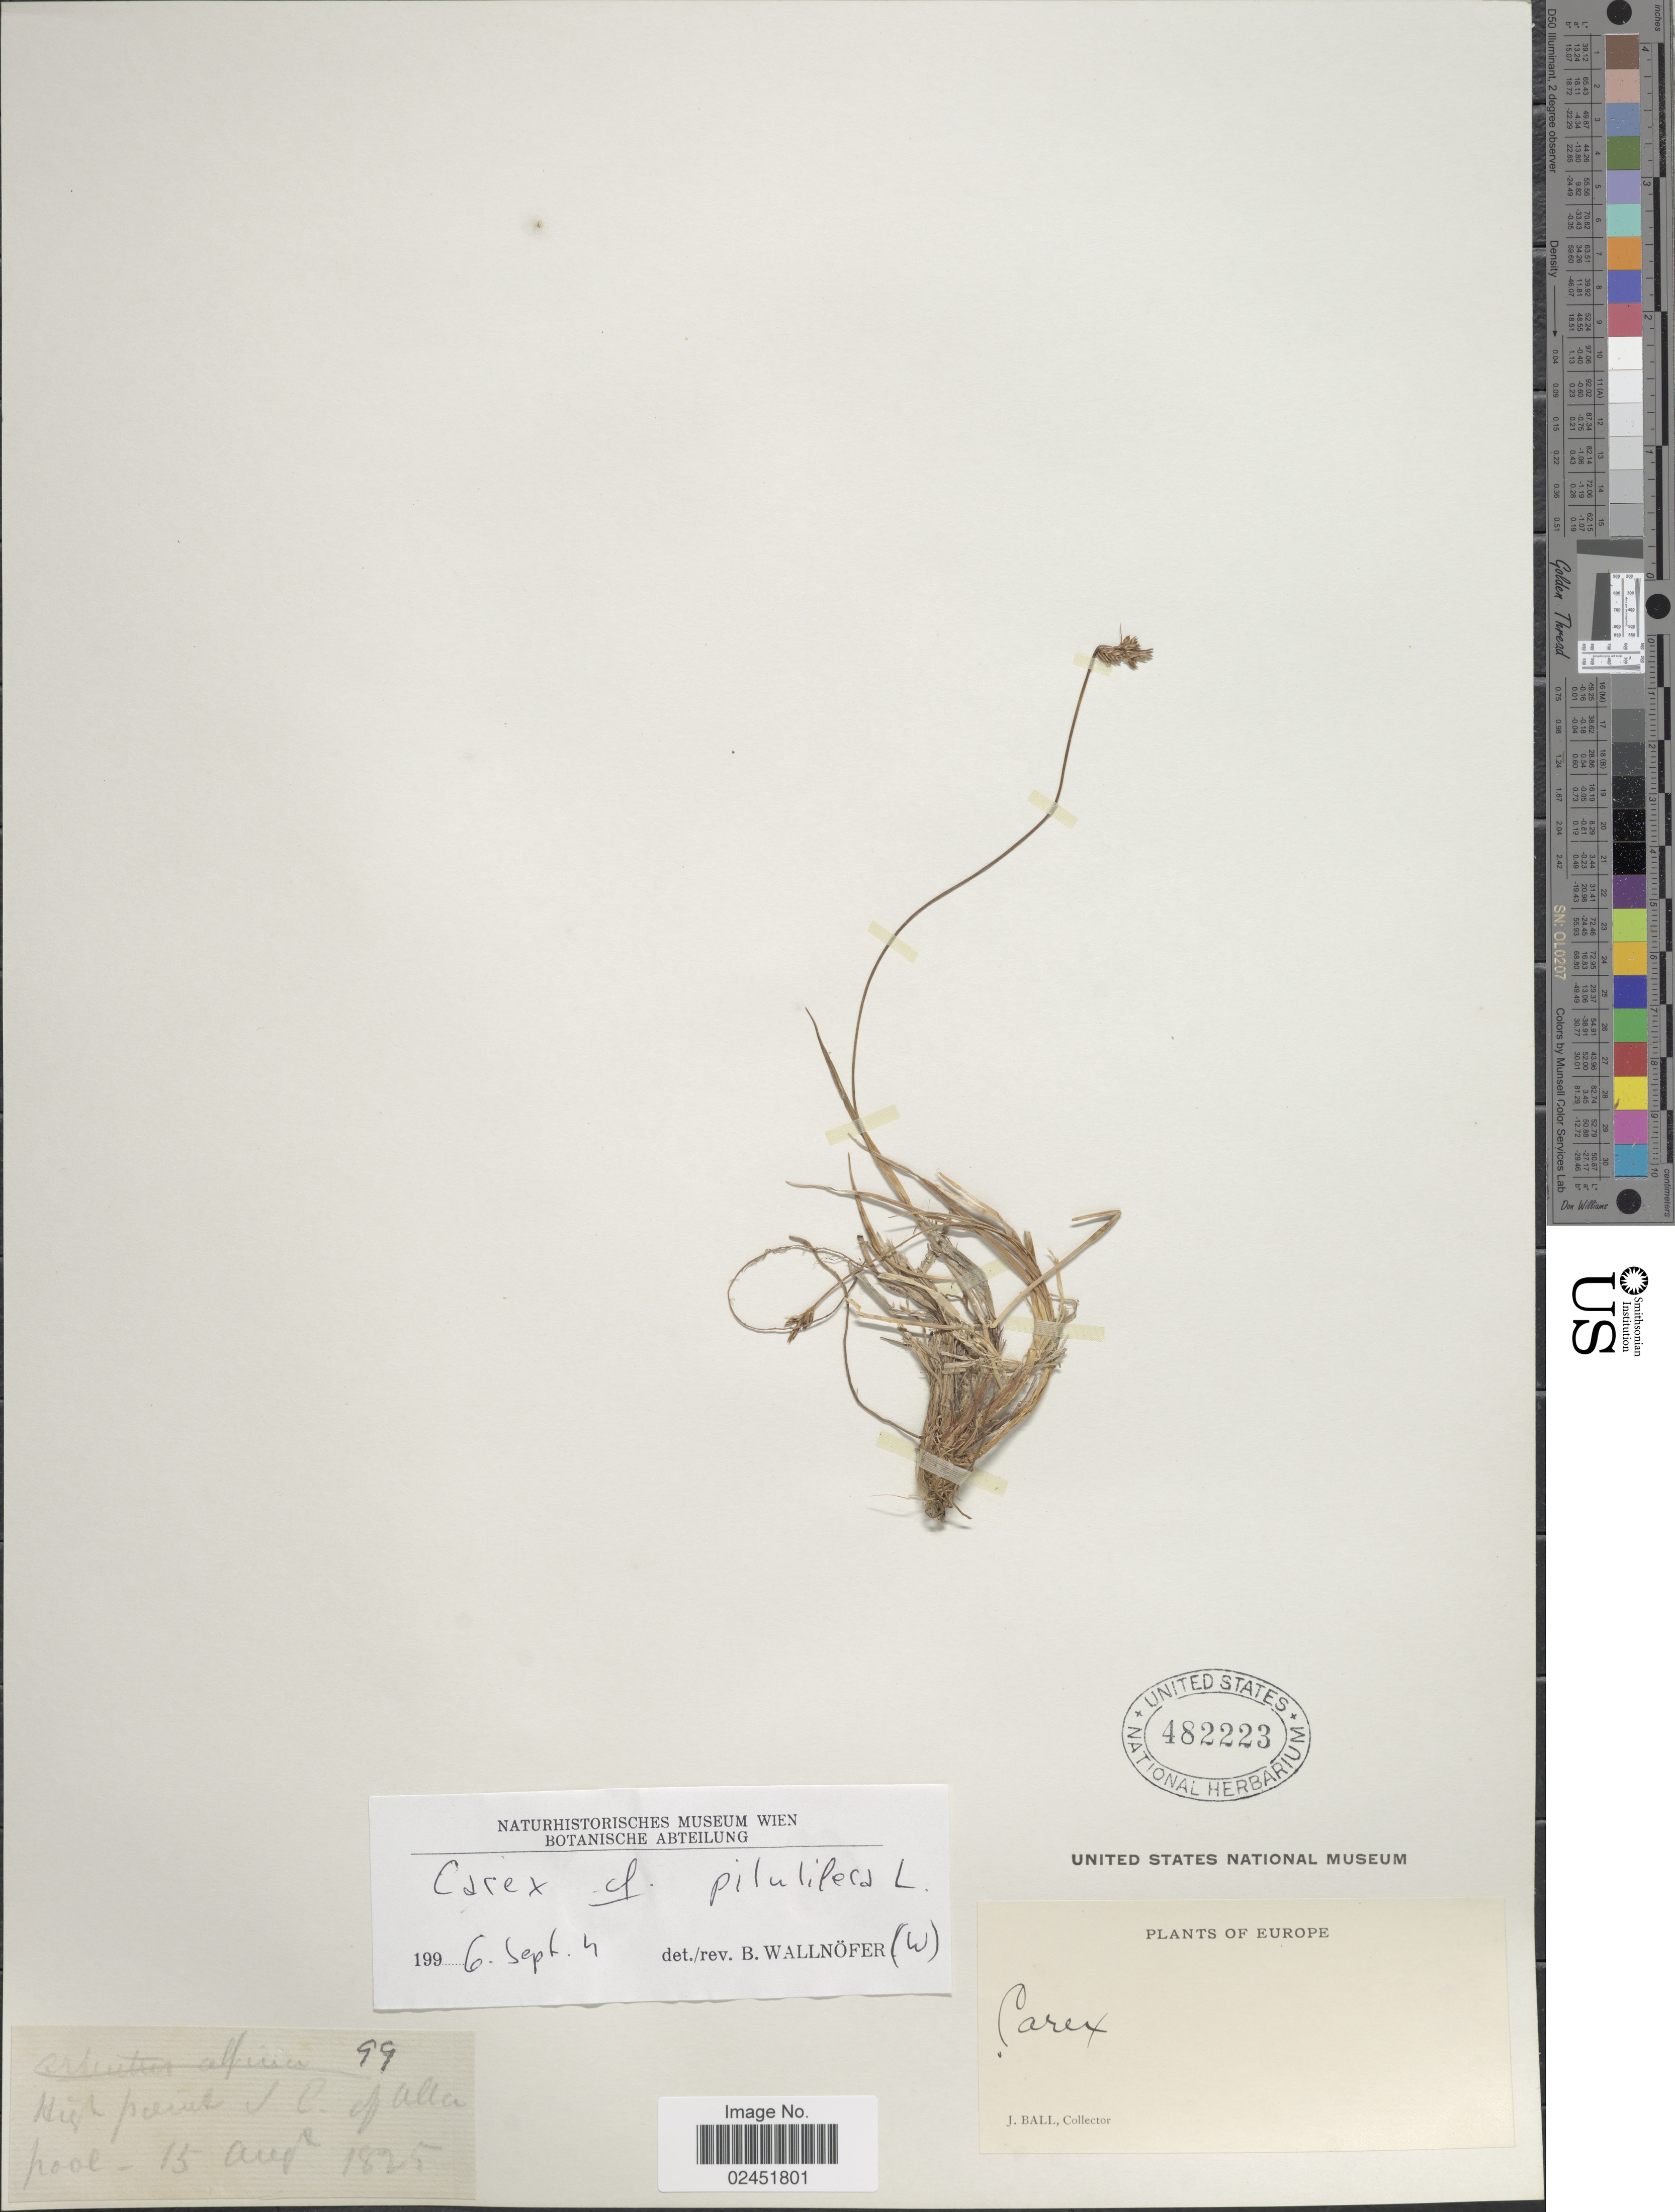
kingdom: Plantae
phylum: Tracheophyta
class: Liliopsida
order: Poales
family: Cyperaceae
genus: Carex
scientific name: Carex pilulifera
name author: L.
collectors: J. Ball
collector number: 99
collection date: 1825-08-15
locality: Europe. High point J.C. of Alta pool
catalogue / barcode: US 482223